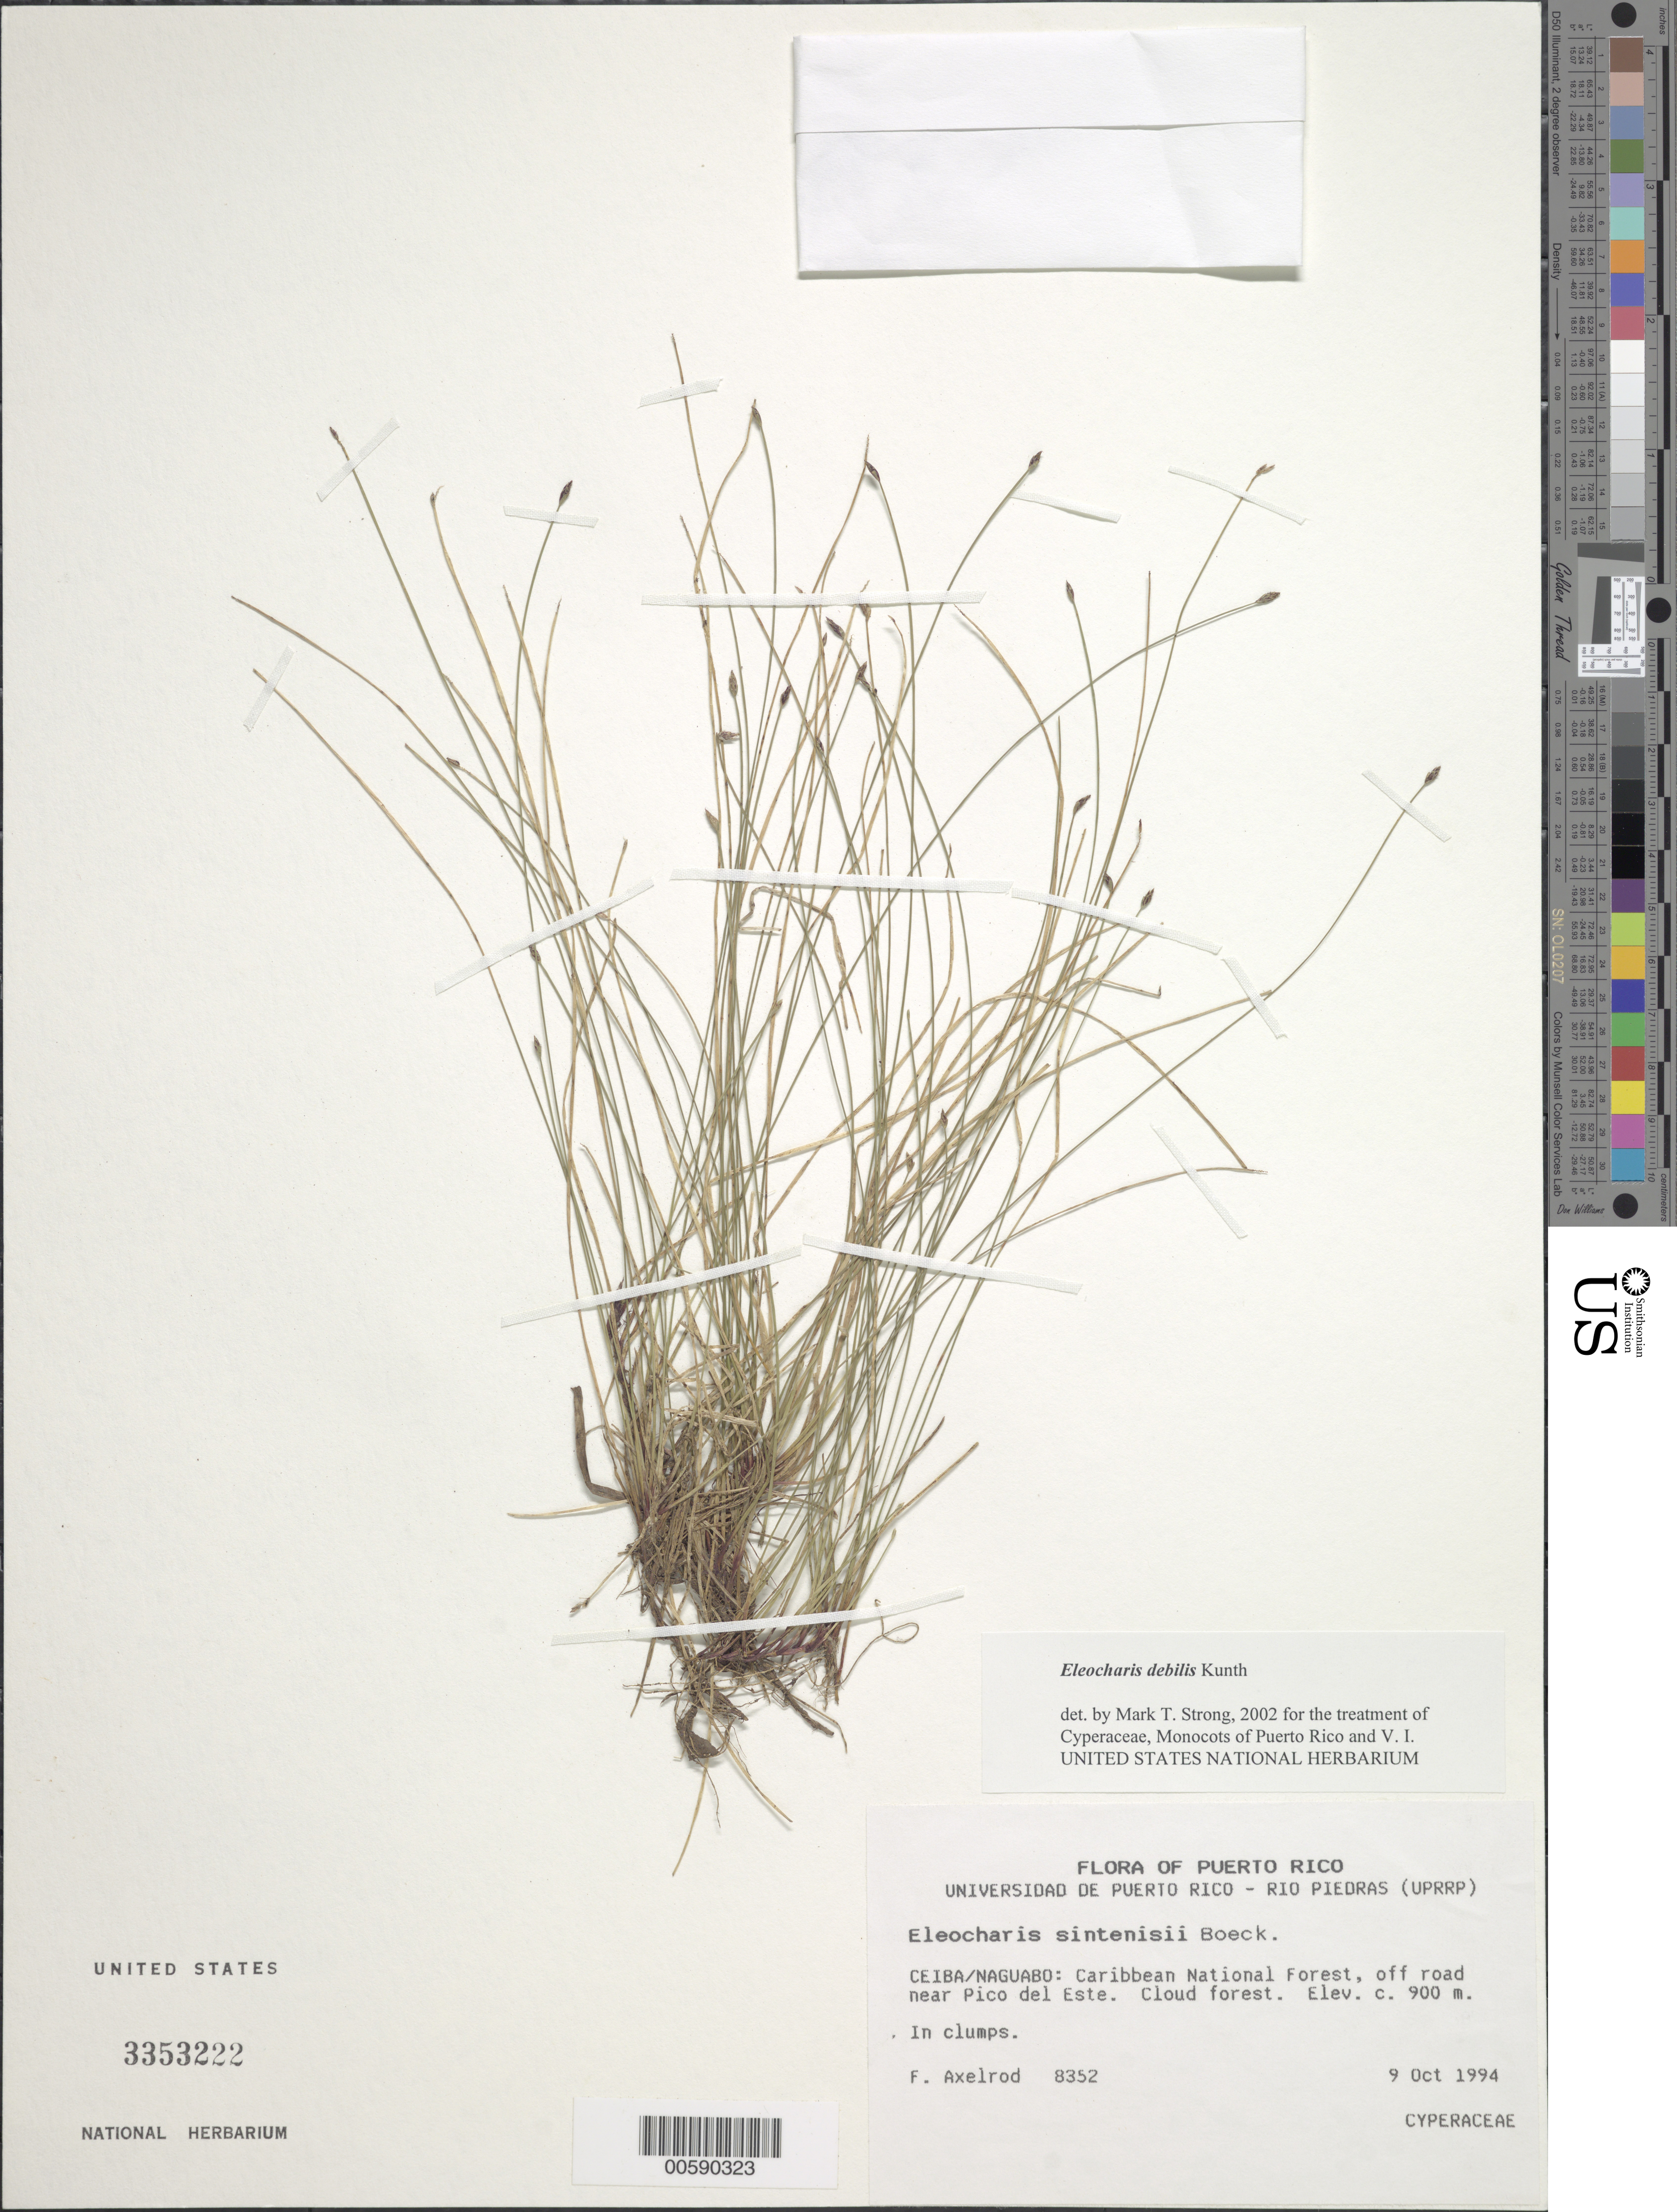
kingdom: Plantae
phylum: Tracheophyta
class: Liliopsida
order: Poales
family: Cyperaceae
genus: Eleocharis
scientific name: Eleocharis debilis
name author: Kunth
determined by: Strong, M. T., (US), Smithsonian Institution - National Museum of Natural History (UNITED STATES)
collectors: F. S. Axelrod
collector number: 8352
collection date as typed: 09 Oct 1994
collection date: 1994-10-09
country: Puerto Rico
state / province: Naguabo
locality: Ceiba/Naguabo: Caribbean National Forest, off road near Pico del Este.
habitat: Cloud forest.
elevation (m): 900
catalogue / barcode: US 3353222